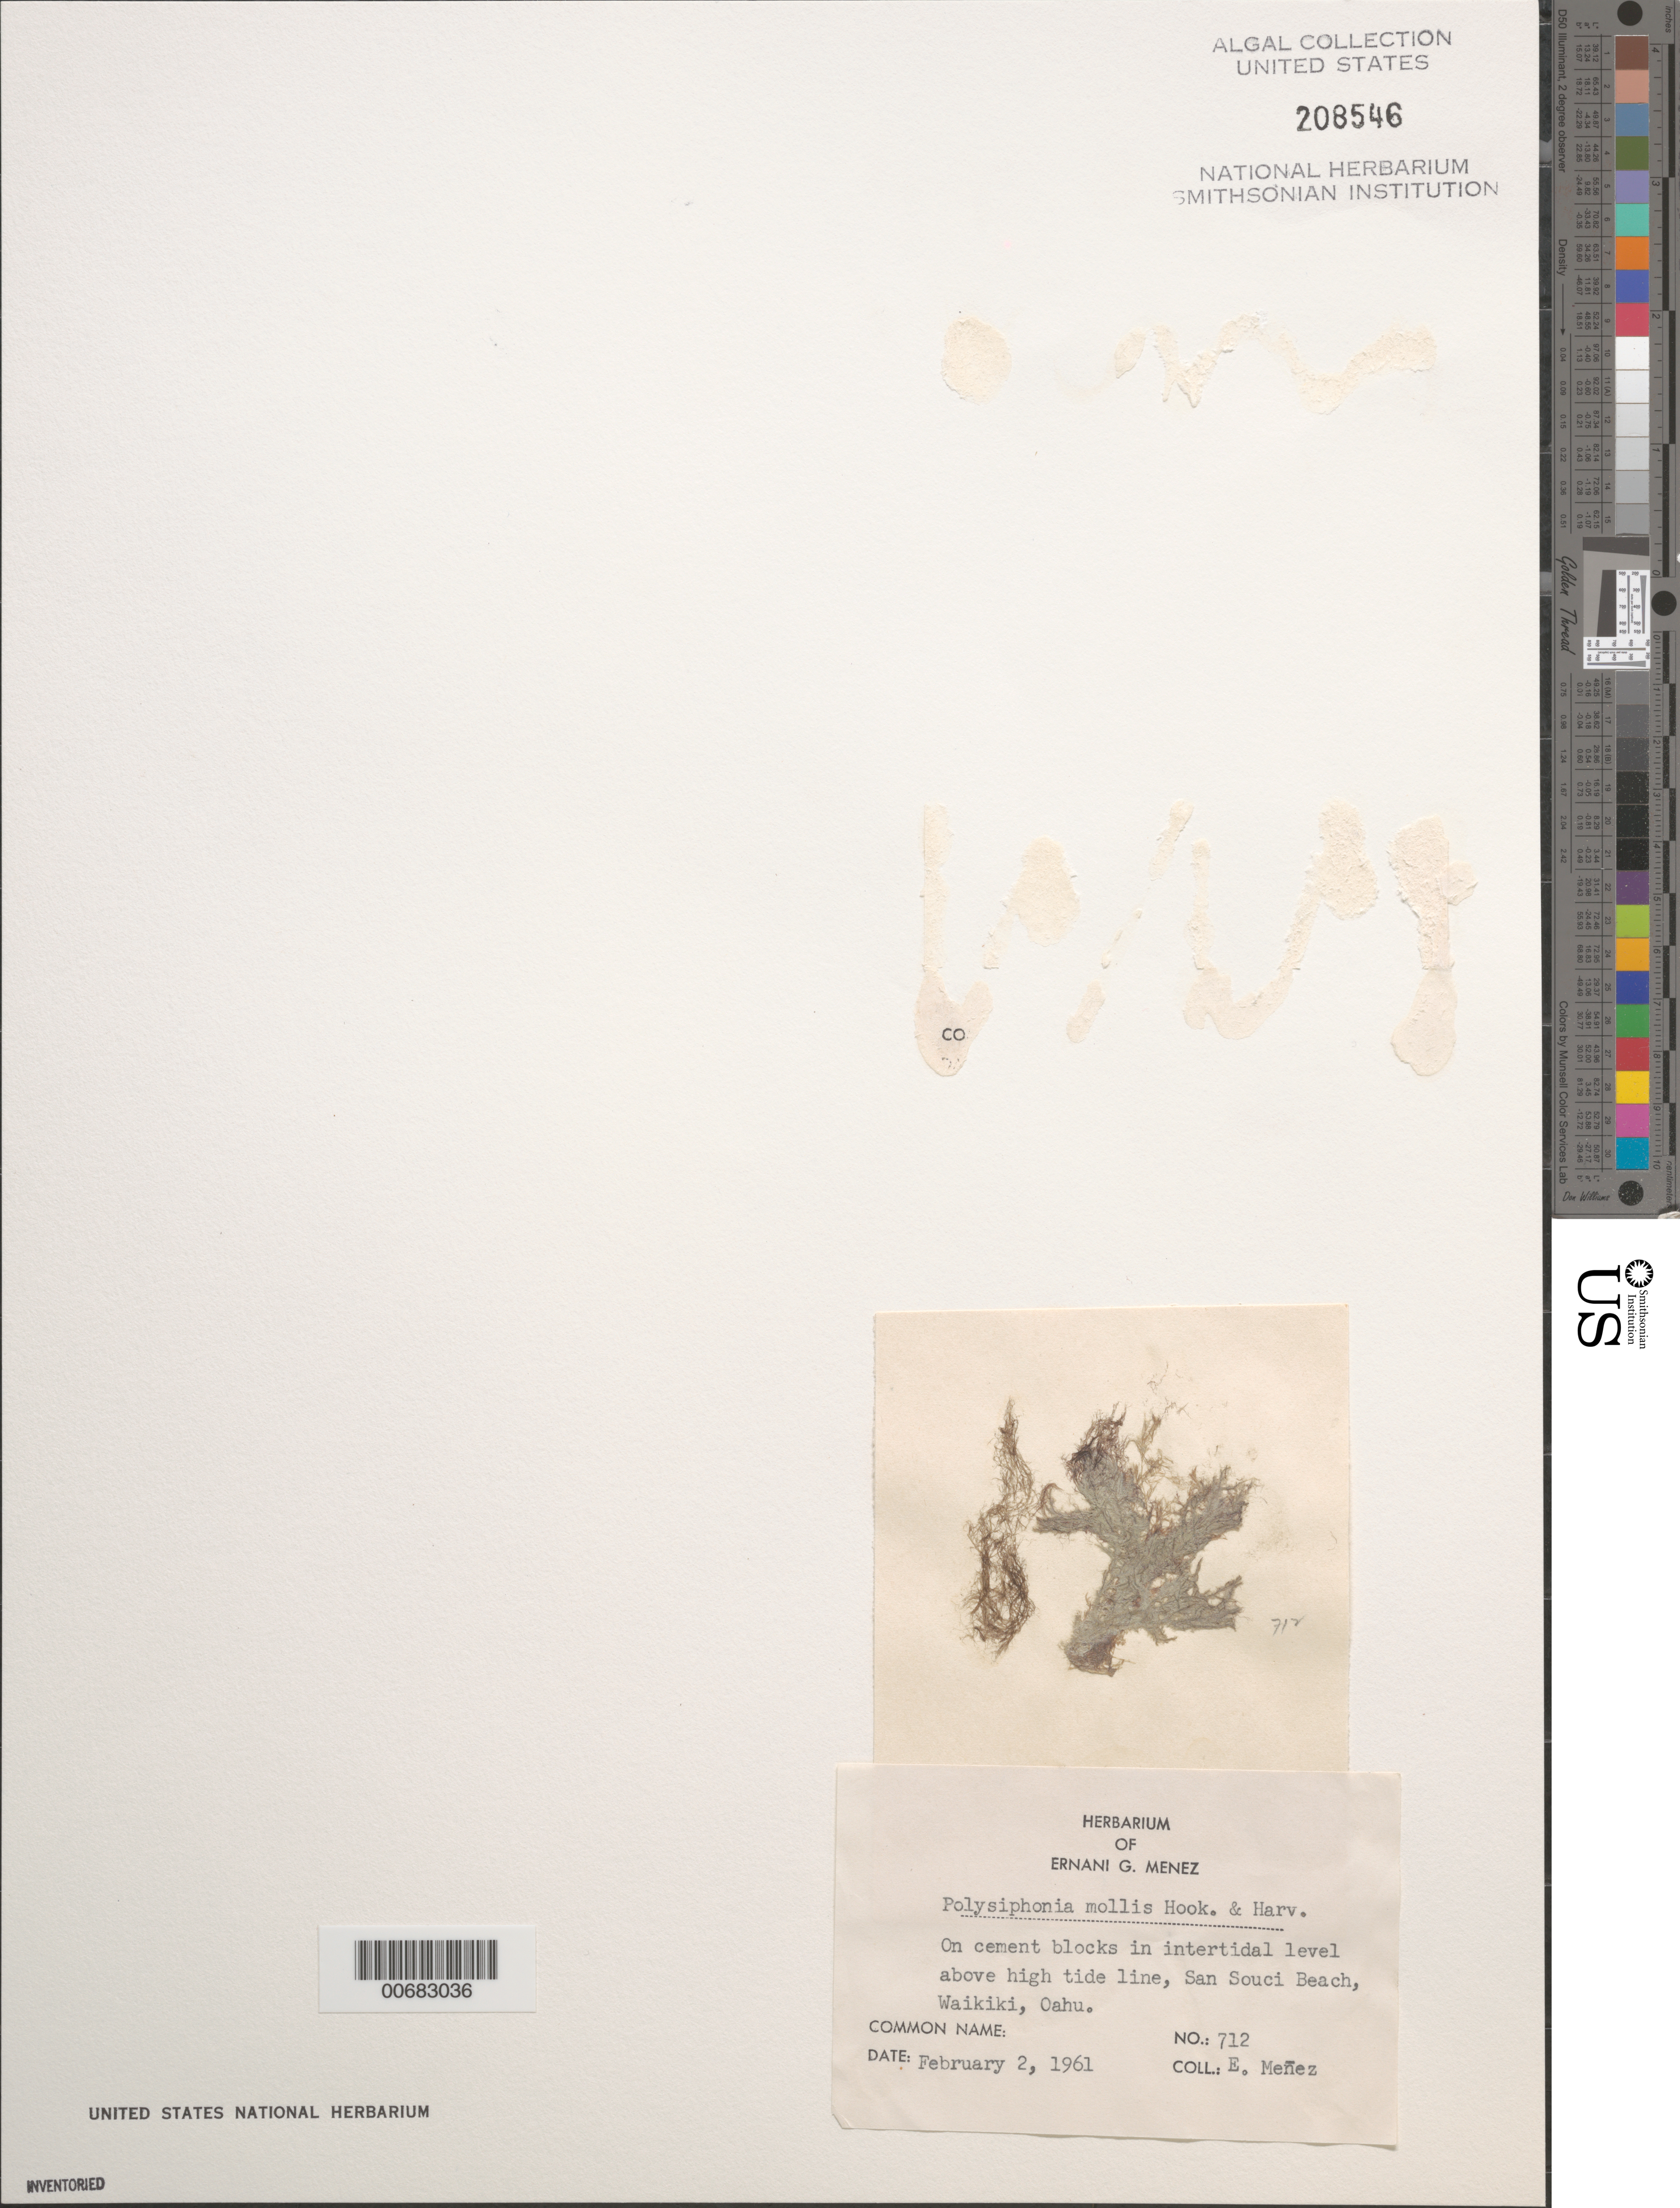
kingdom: Plantae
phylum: Rhodophyta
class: Florideophyceae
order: Ceramiales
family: Rhodomelaceae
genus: Polysiphonia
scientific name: Polysiphonia mollis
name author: Hook. f. & Harv.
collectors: Meñez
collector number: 712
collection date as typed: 02 Feb 1961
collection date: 1961-02-02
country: United States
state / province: Hawaii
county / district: Honolulu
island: Oahu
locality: San Souci Beach, Waikiki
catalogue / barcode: US 208546